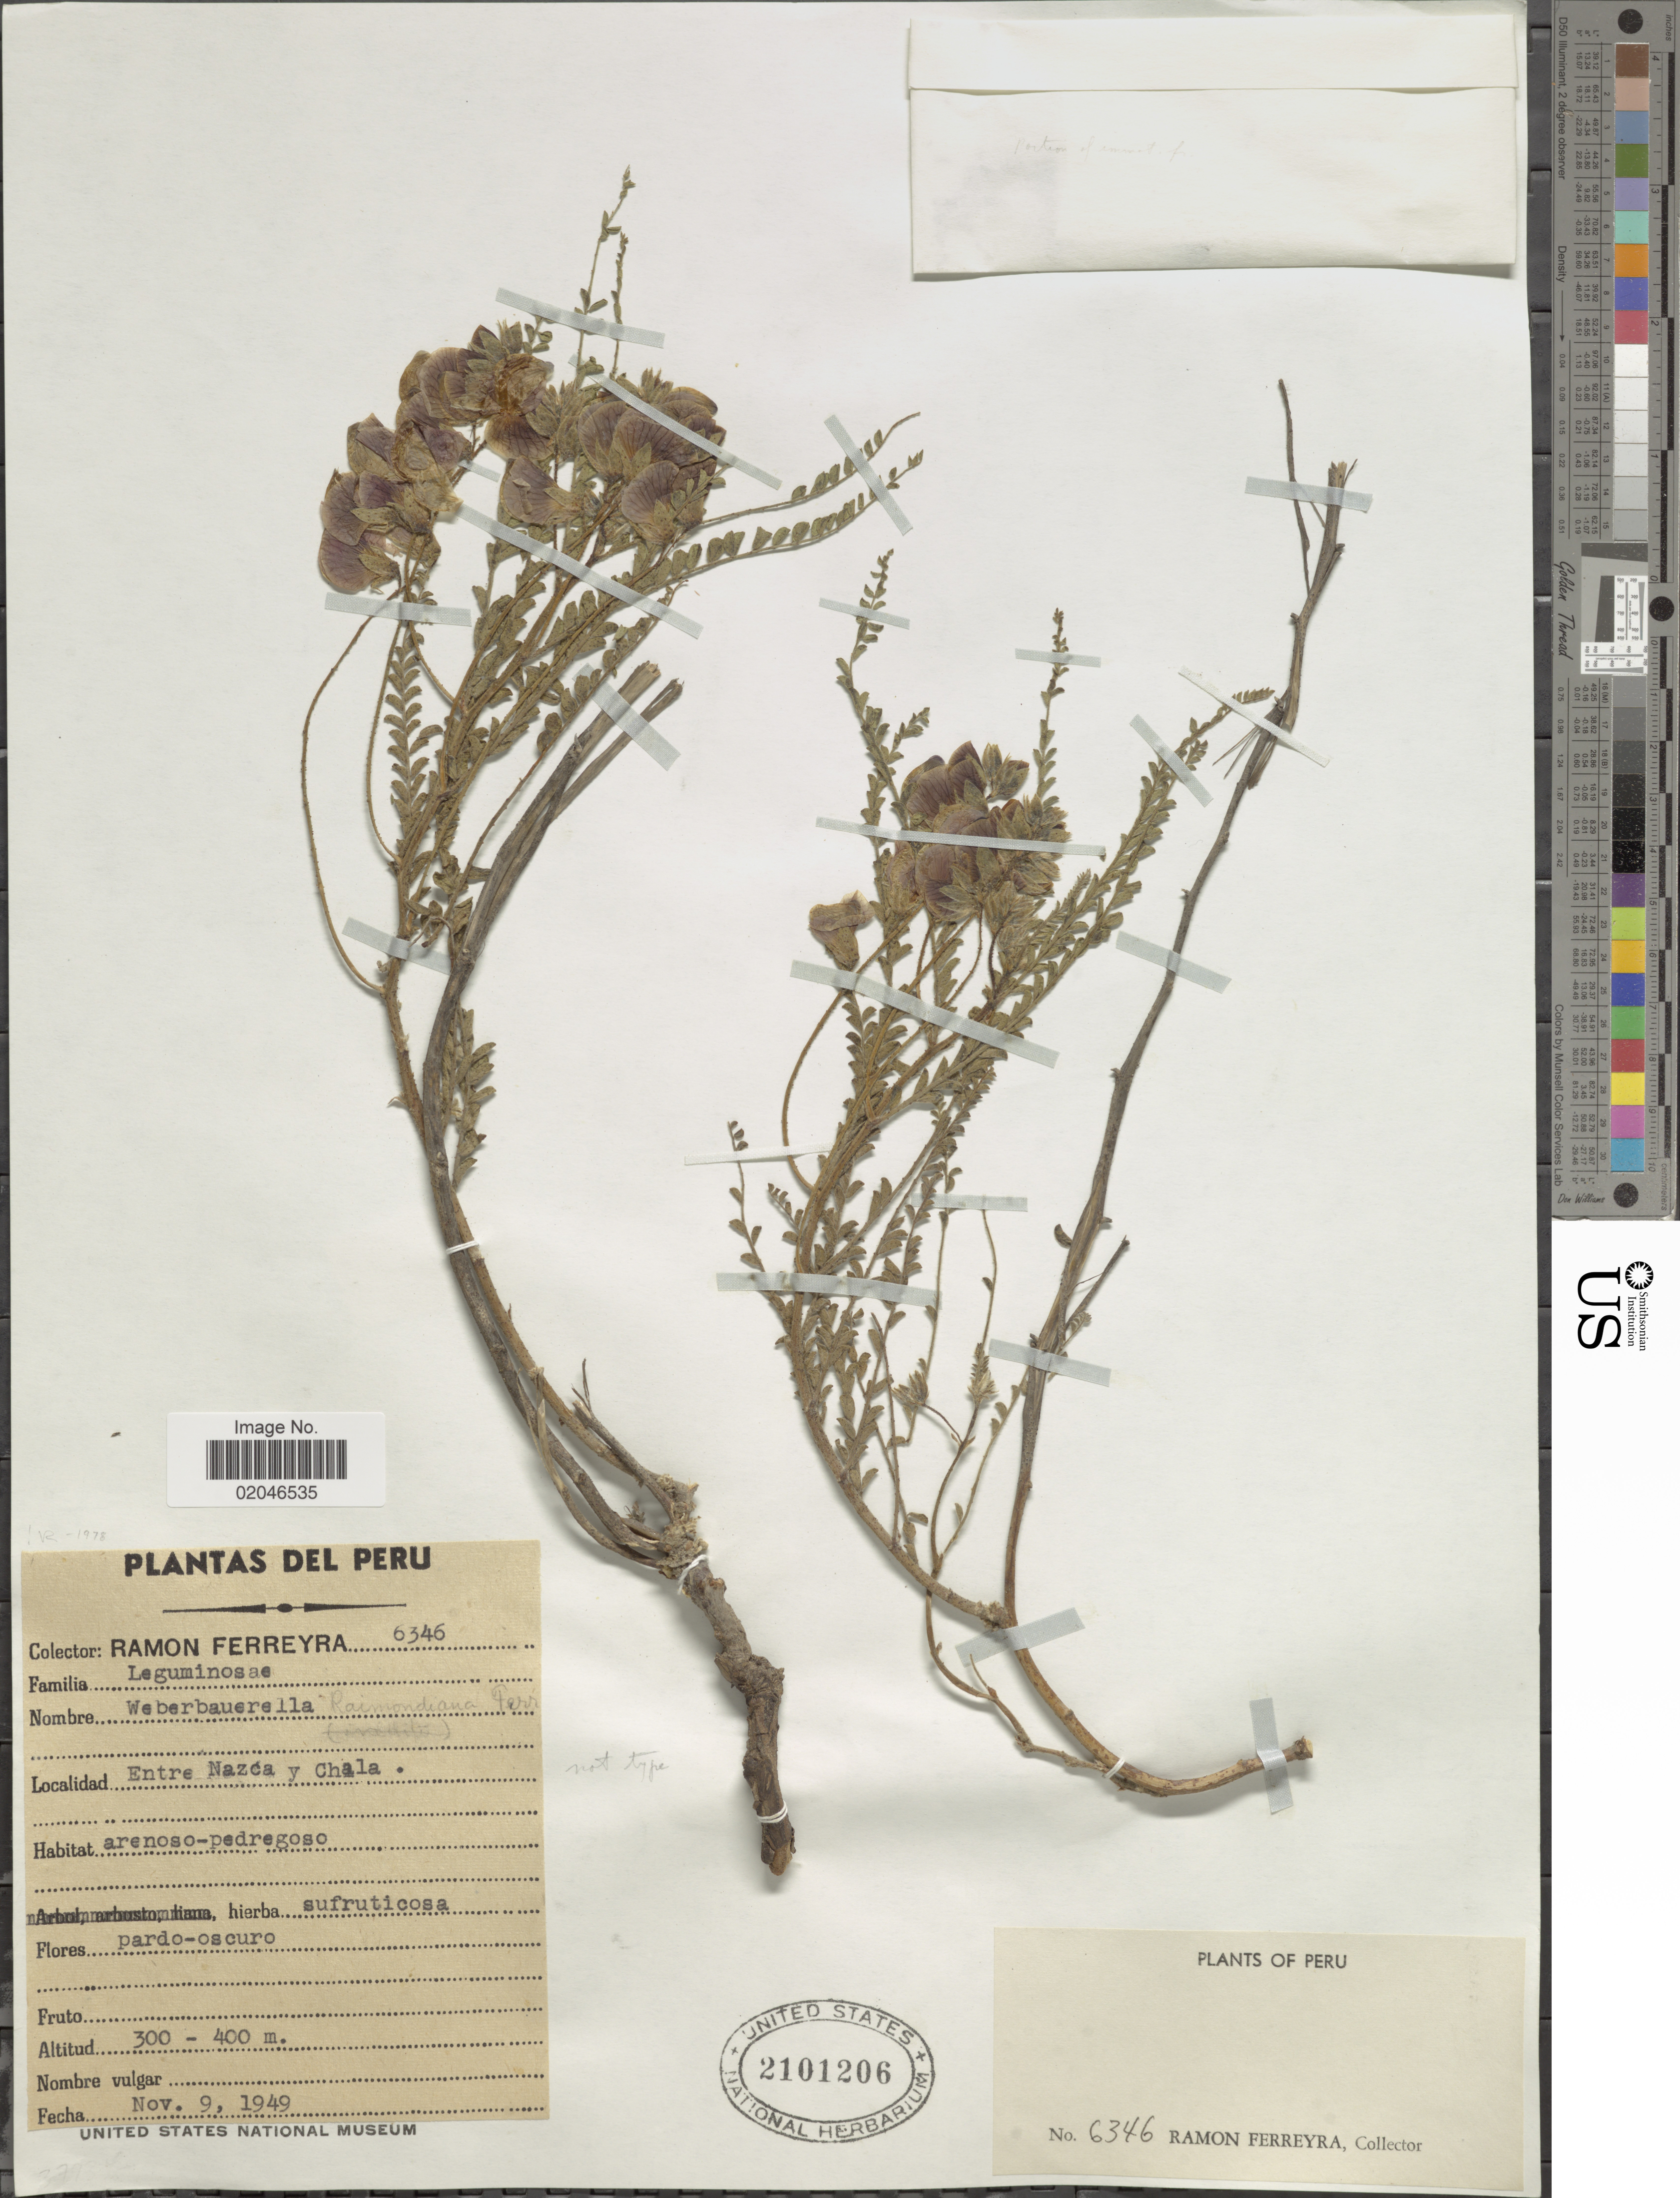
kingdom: Plantae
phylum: Tracheophyta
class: Magnoliopsida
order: Fabales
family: Fabaceae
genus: Weberbauerella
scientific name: Weberbauerella raimondiana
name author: Ferreyra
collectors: R. A. Ferreyra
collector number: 6346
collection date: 1949-11-09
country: Peru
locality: Entre Nazca y Chala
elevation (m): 300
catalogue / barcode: US 2101206